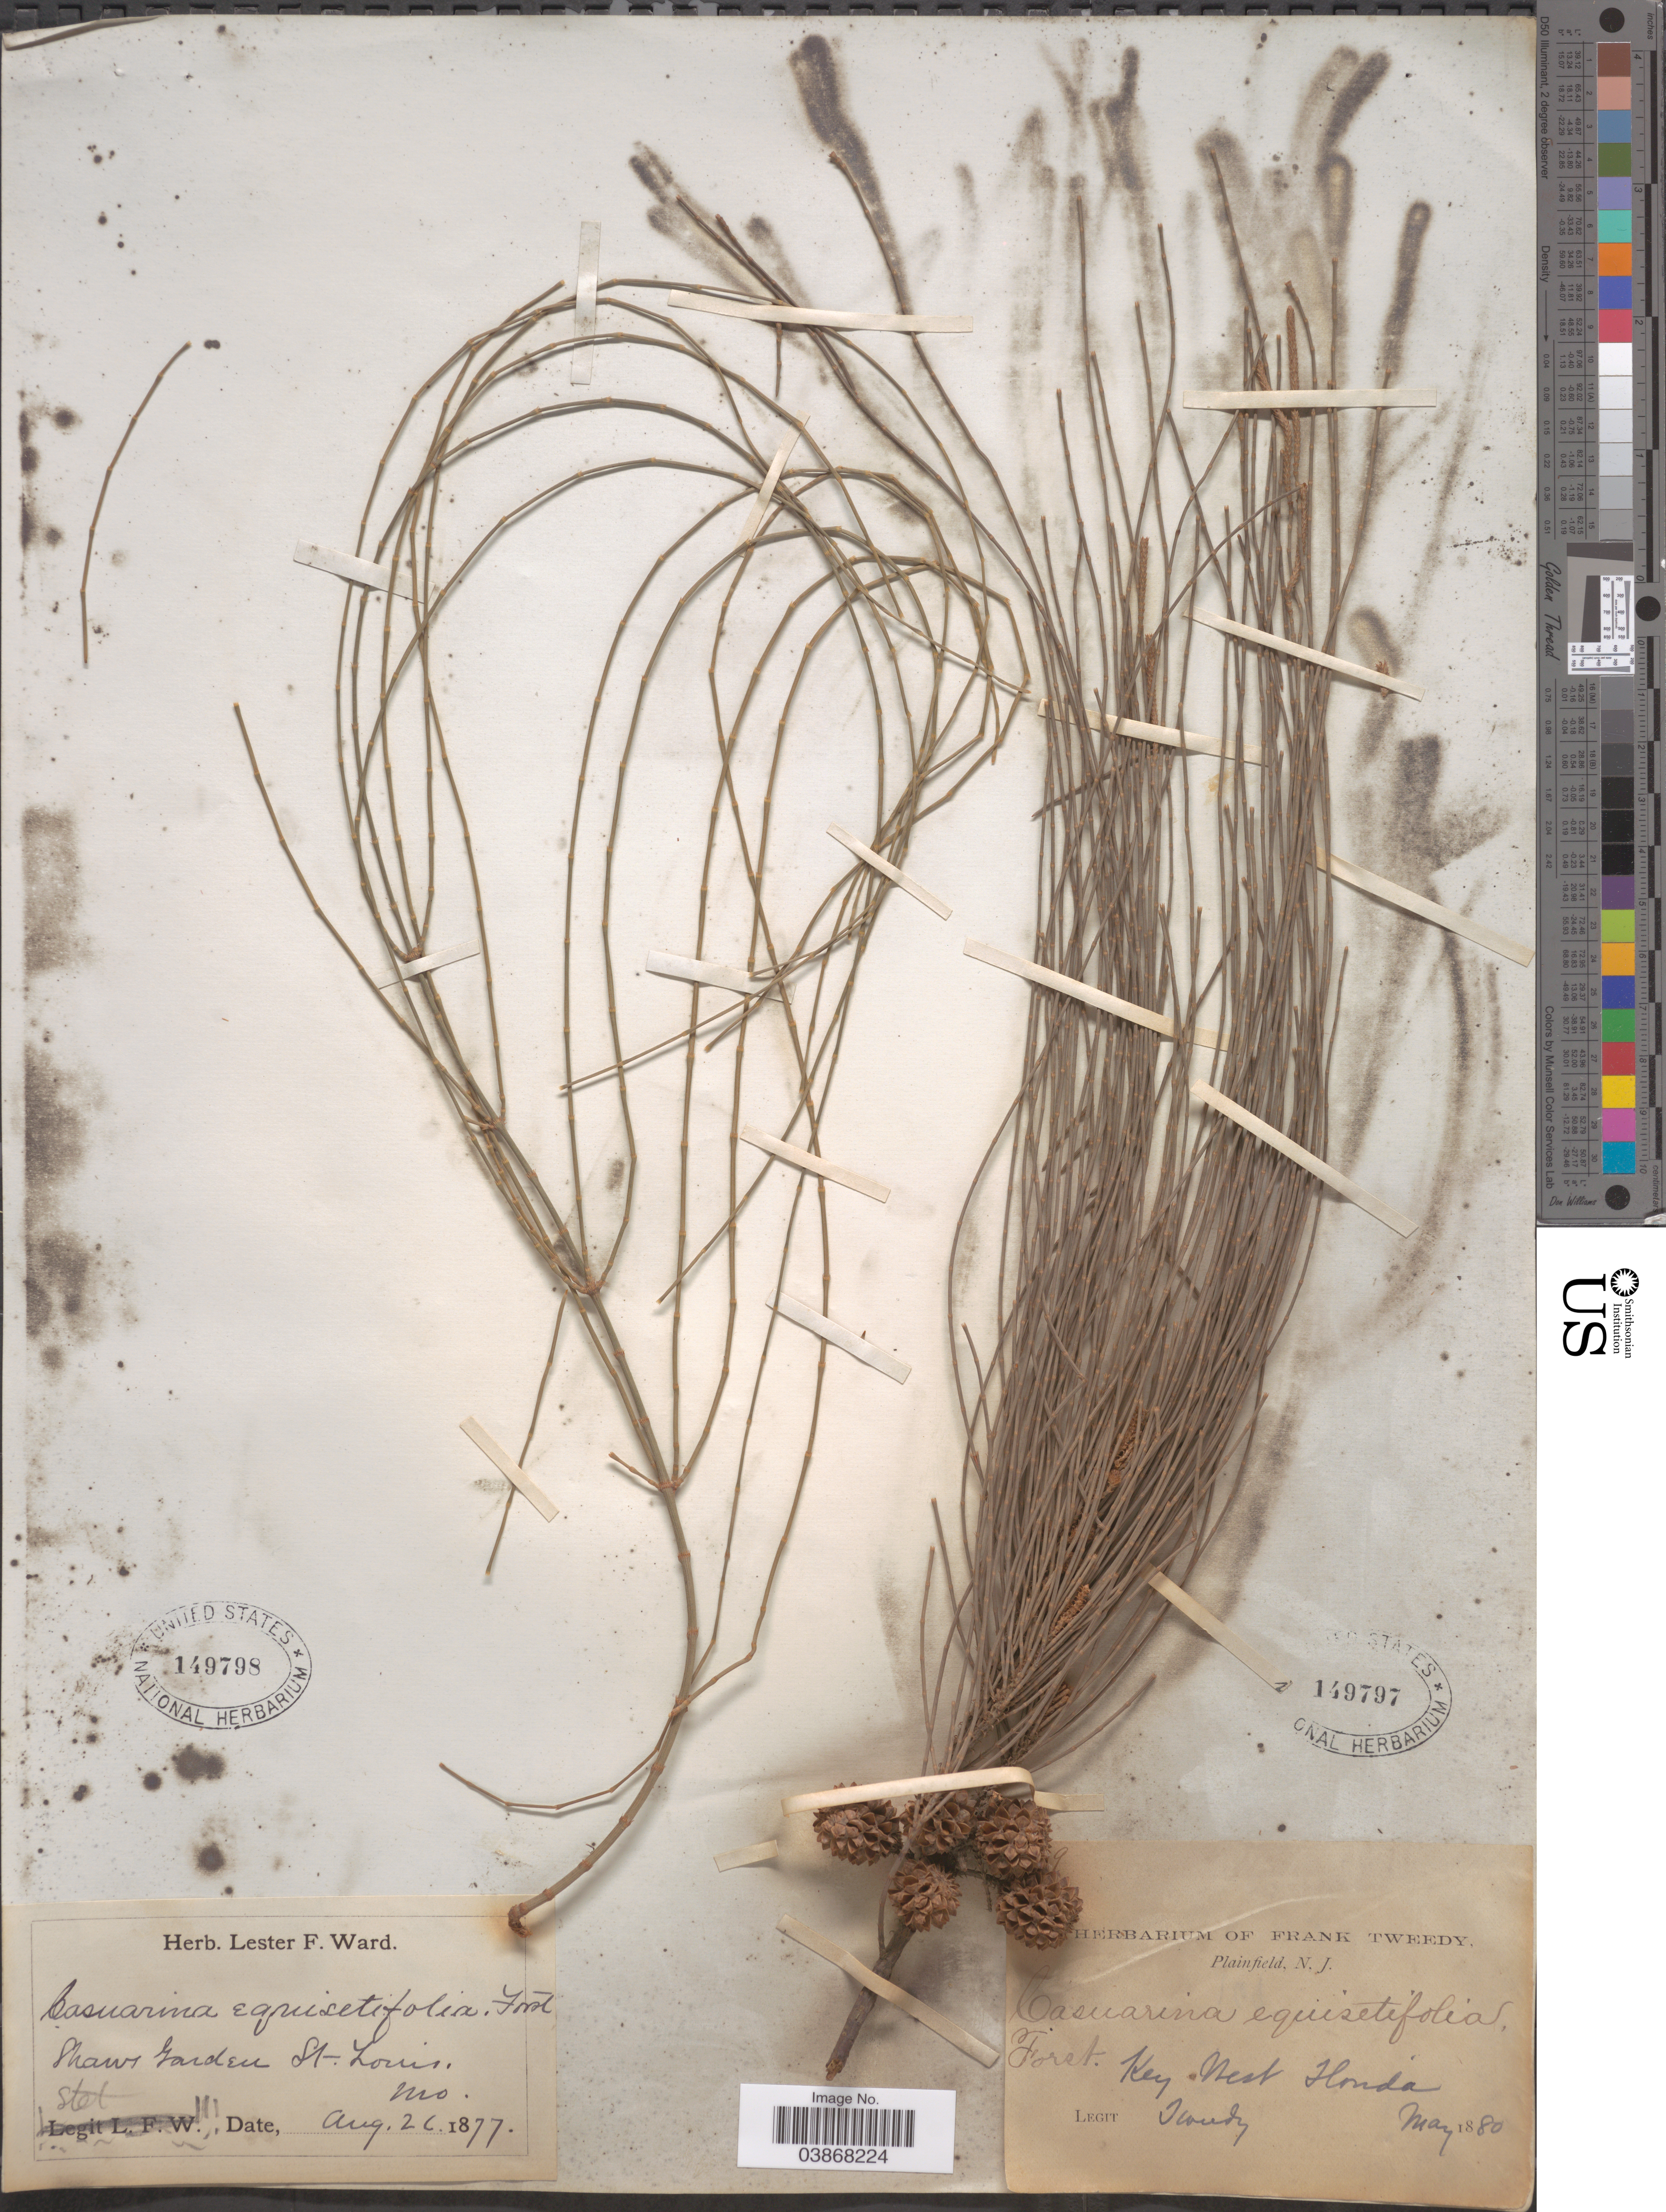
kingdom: Plantae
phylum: Tracheophyta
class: Magnoliopsida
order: Fagales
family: Casuarinaceae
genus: Casuarina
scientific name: Casuarina equisetifolia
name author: L.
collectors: ex herb. Lester F. Ward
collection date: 1877-08-26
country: United States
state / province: Missouri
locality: Shaws Garden, St. Louis.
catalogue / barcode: US 149798-2